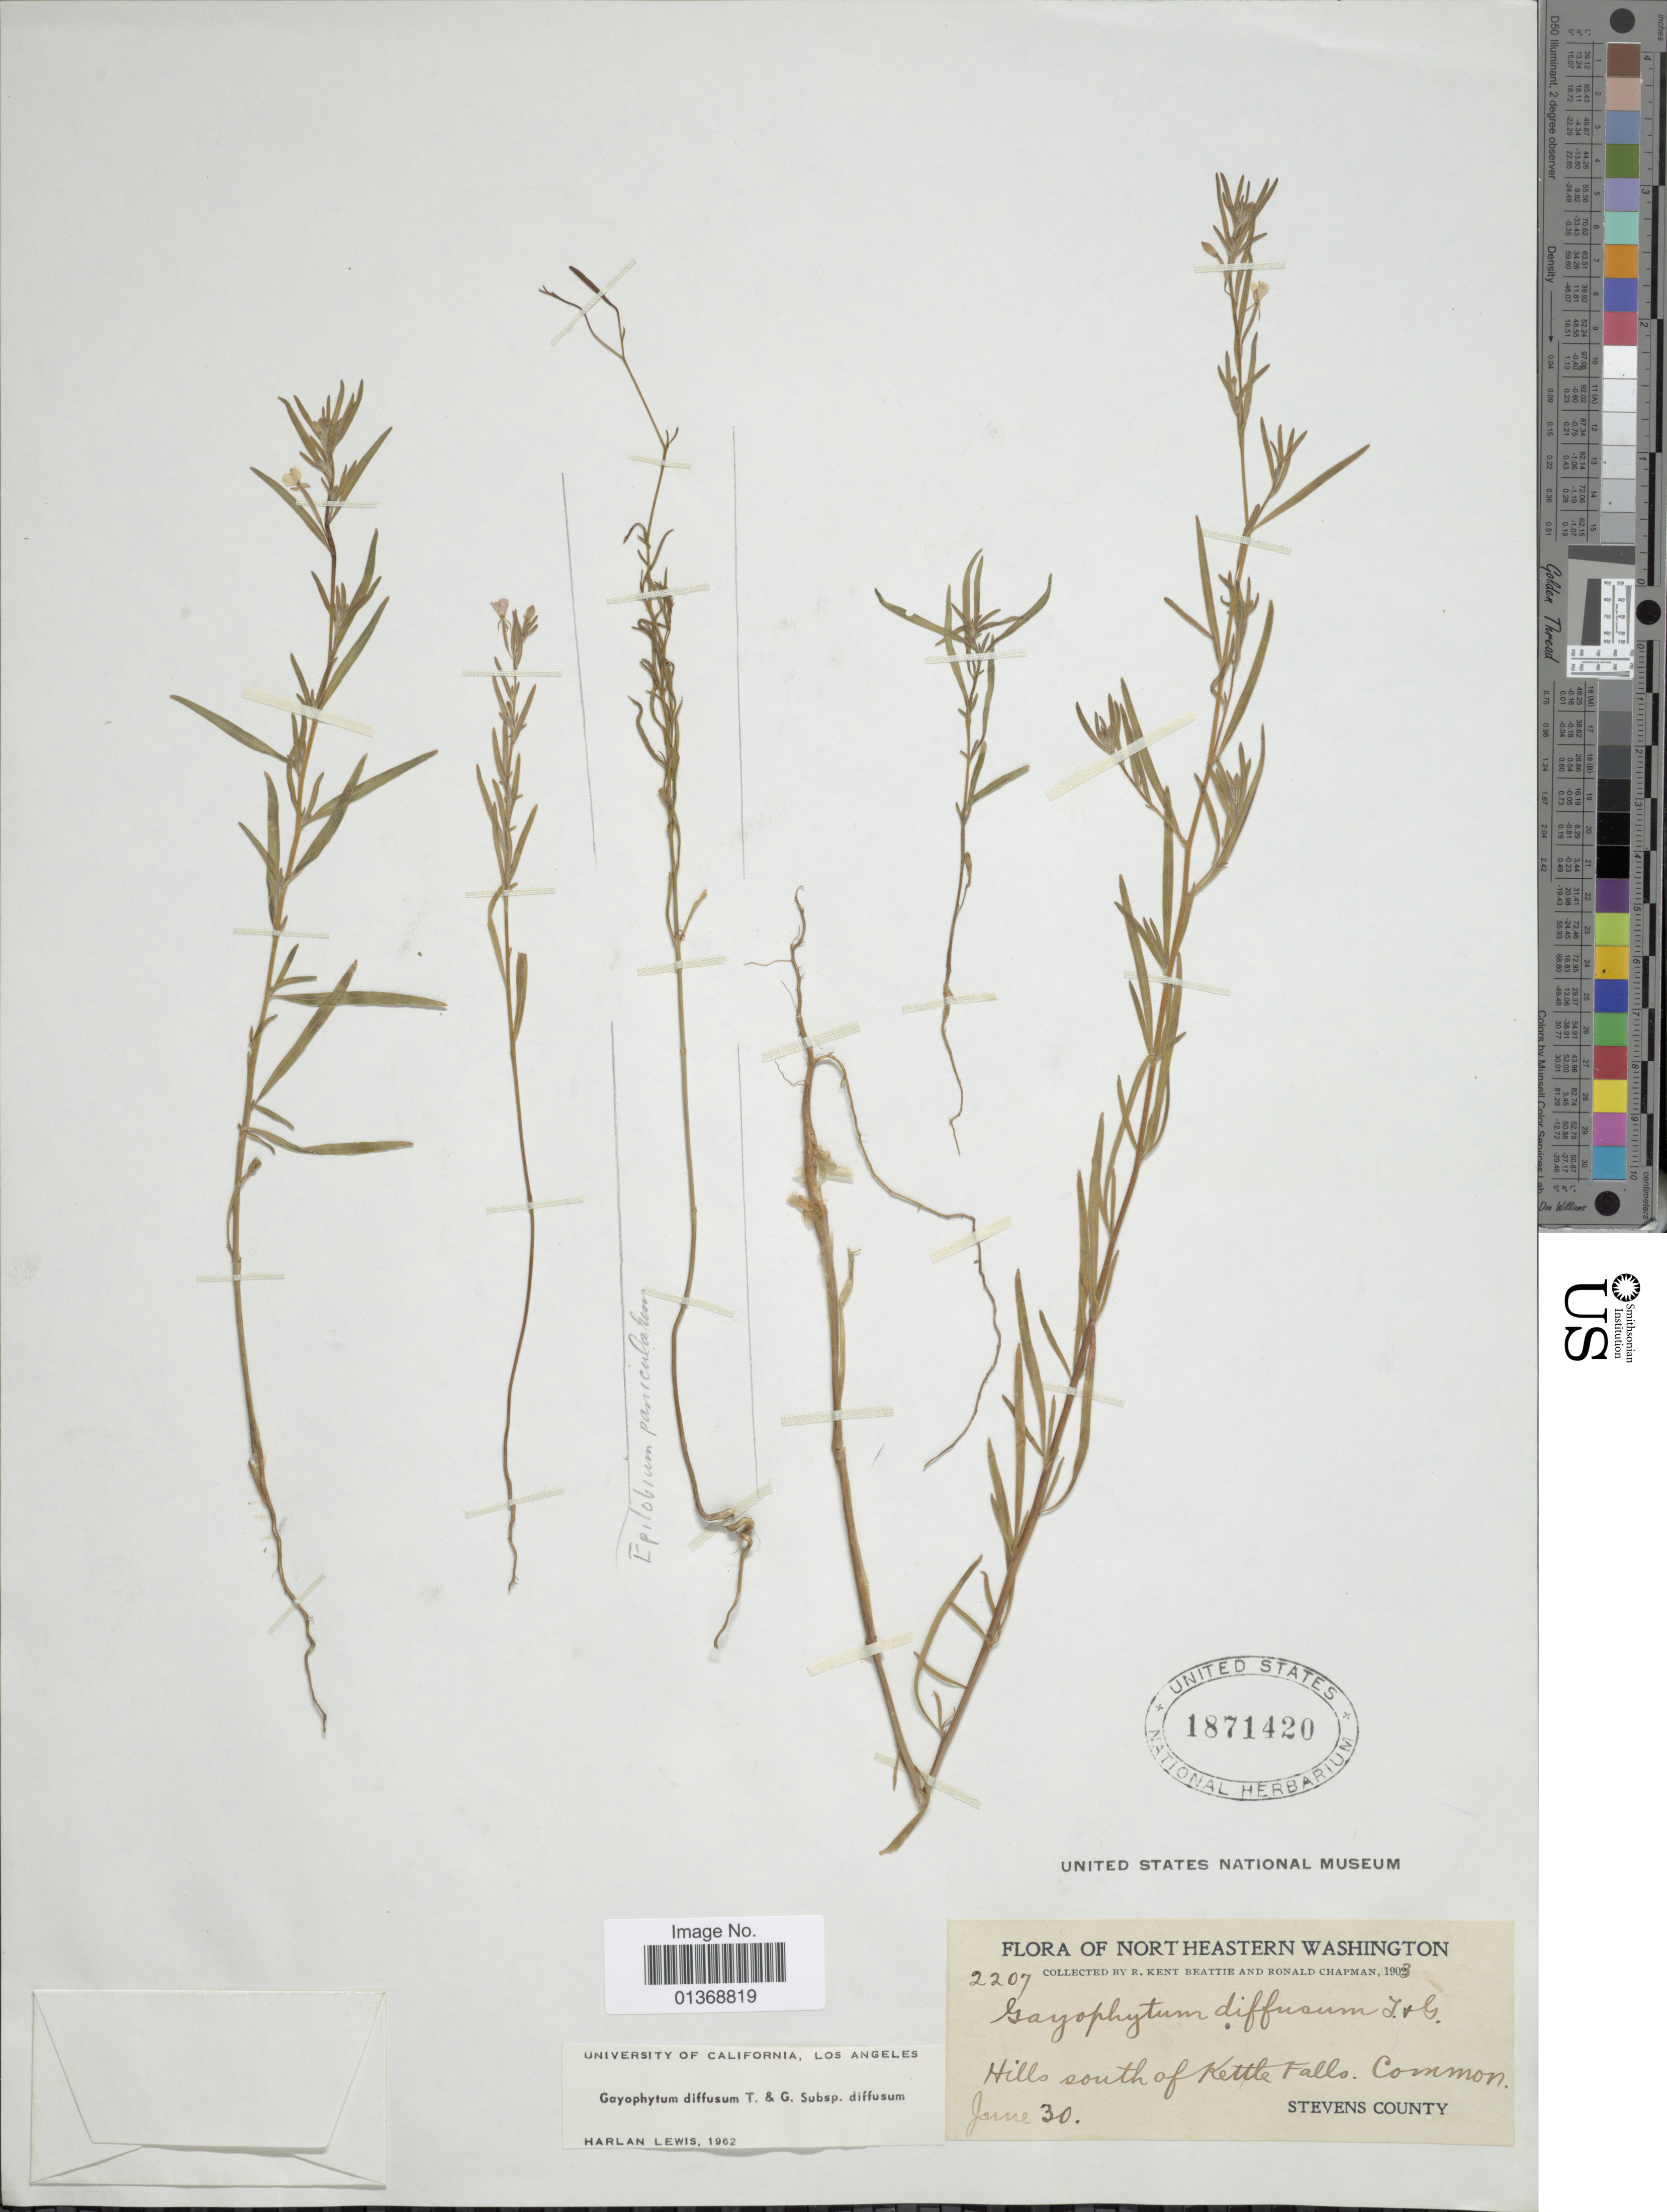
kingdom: Plantae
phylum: Tracheophyta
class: Magnoliopsida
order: Myrtales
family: Onagraceae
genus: Gayophytum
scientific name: Gayophytum diffusum subsp. diffusum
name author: Torr. & A. Gray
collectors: R. K. Beattie & R. Chapman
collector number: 2207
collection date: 1903-06-30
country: United States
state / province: Washington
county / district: Stevens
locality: Northeastern Washington, Hills south of Kettle Falls, Stevens County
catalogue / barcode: US 1871420